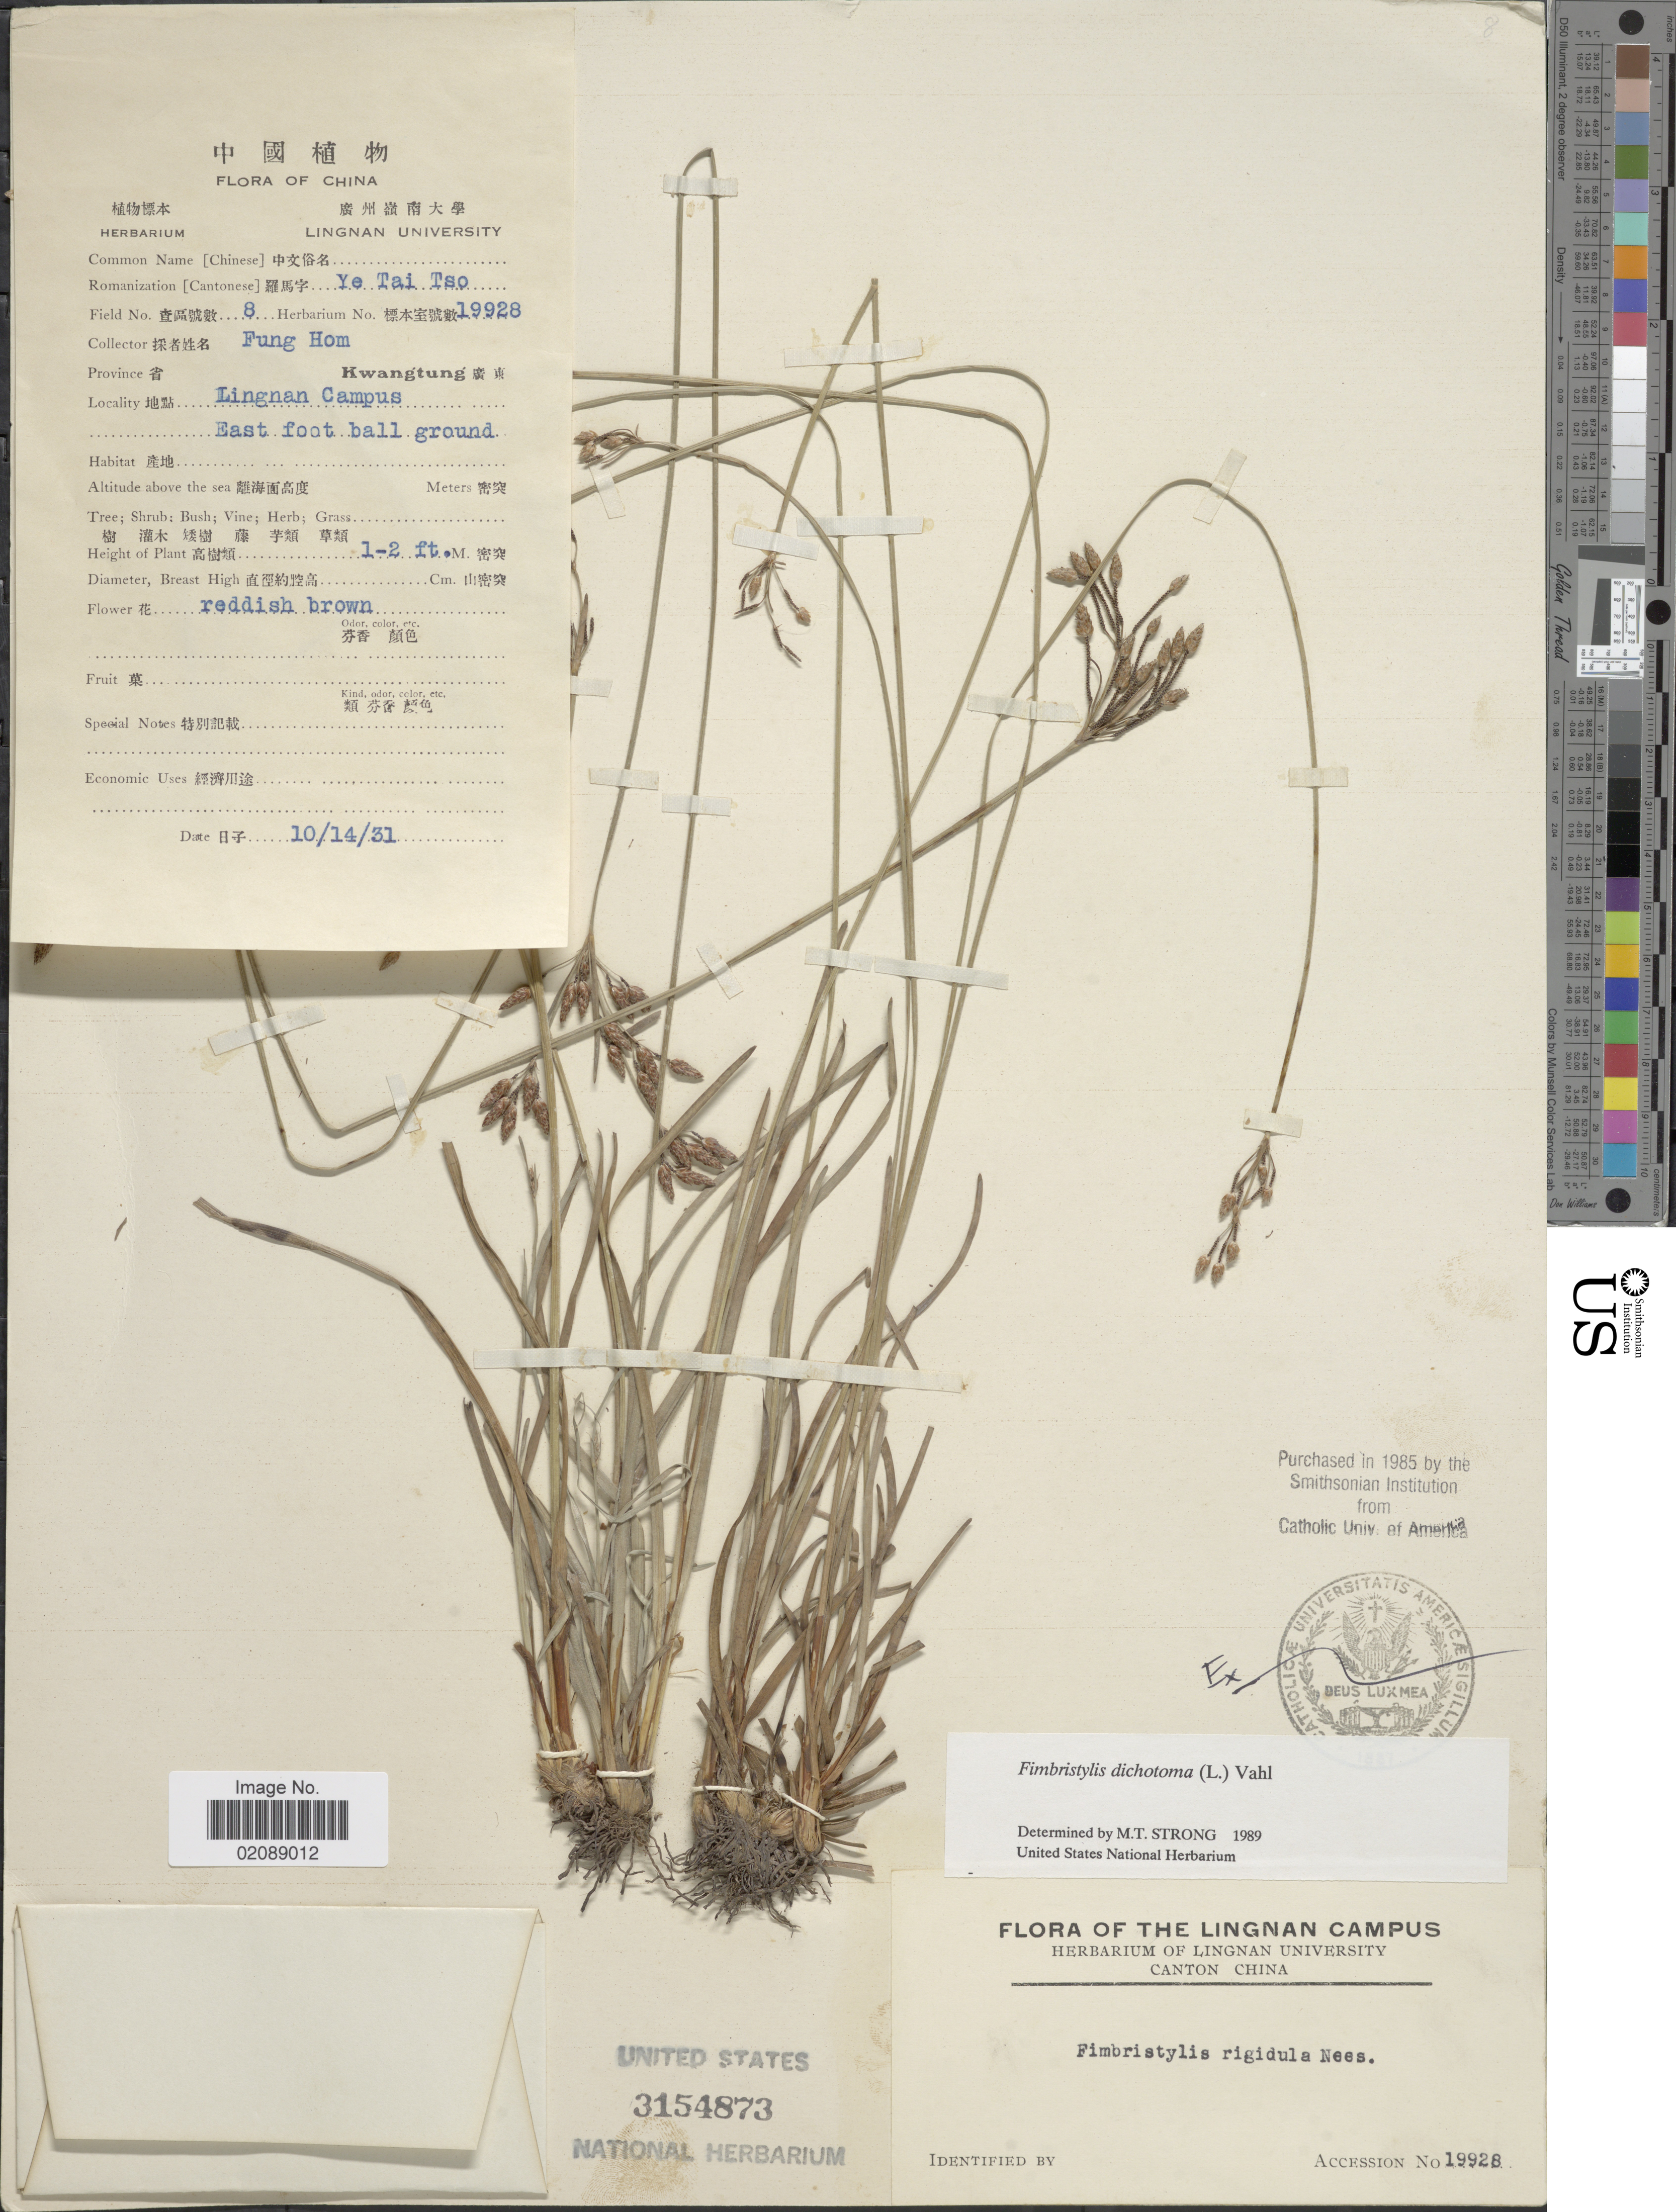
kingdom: Plantae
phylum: Tracheophyta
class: Liliopsida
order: Poales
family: Cyperaceae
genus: Fimbristylis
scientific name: Fimbristylis dichotoma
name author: (L.) Vahl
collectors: F. Hom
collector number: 8/19928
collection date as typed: Transcribed d/m/y: 14/10/31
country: China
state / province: Guangdong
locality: Kwantgtung, Lingnan Campus, East foot ball ground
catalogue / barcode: US 3154873